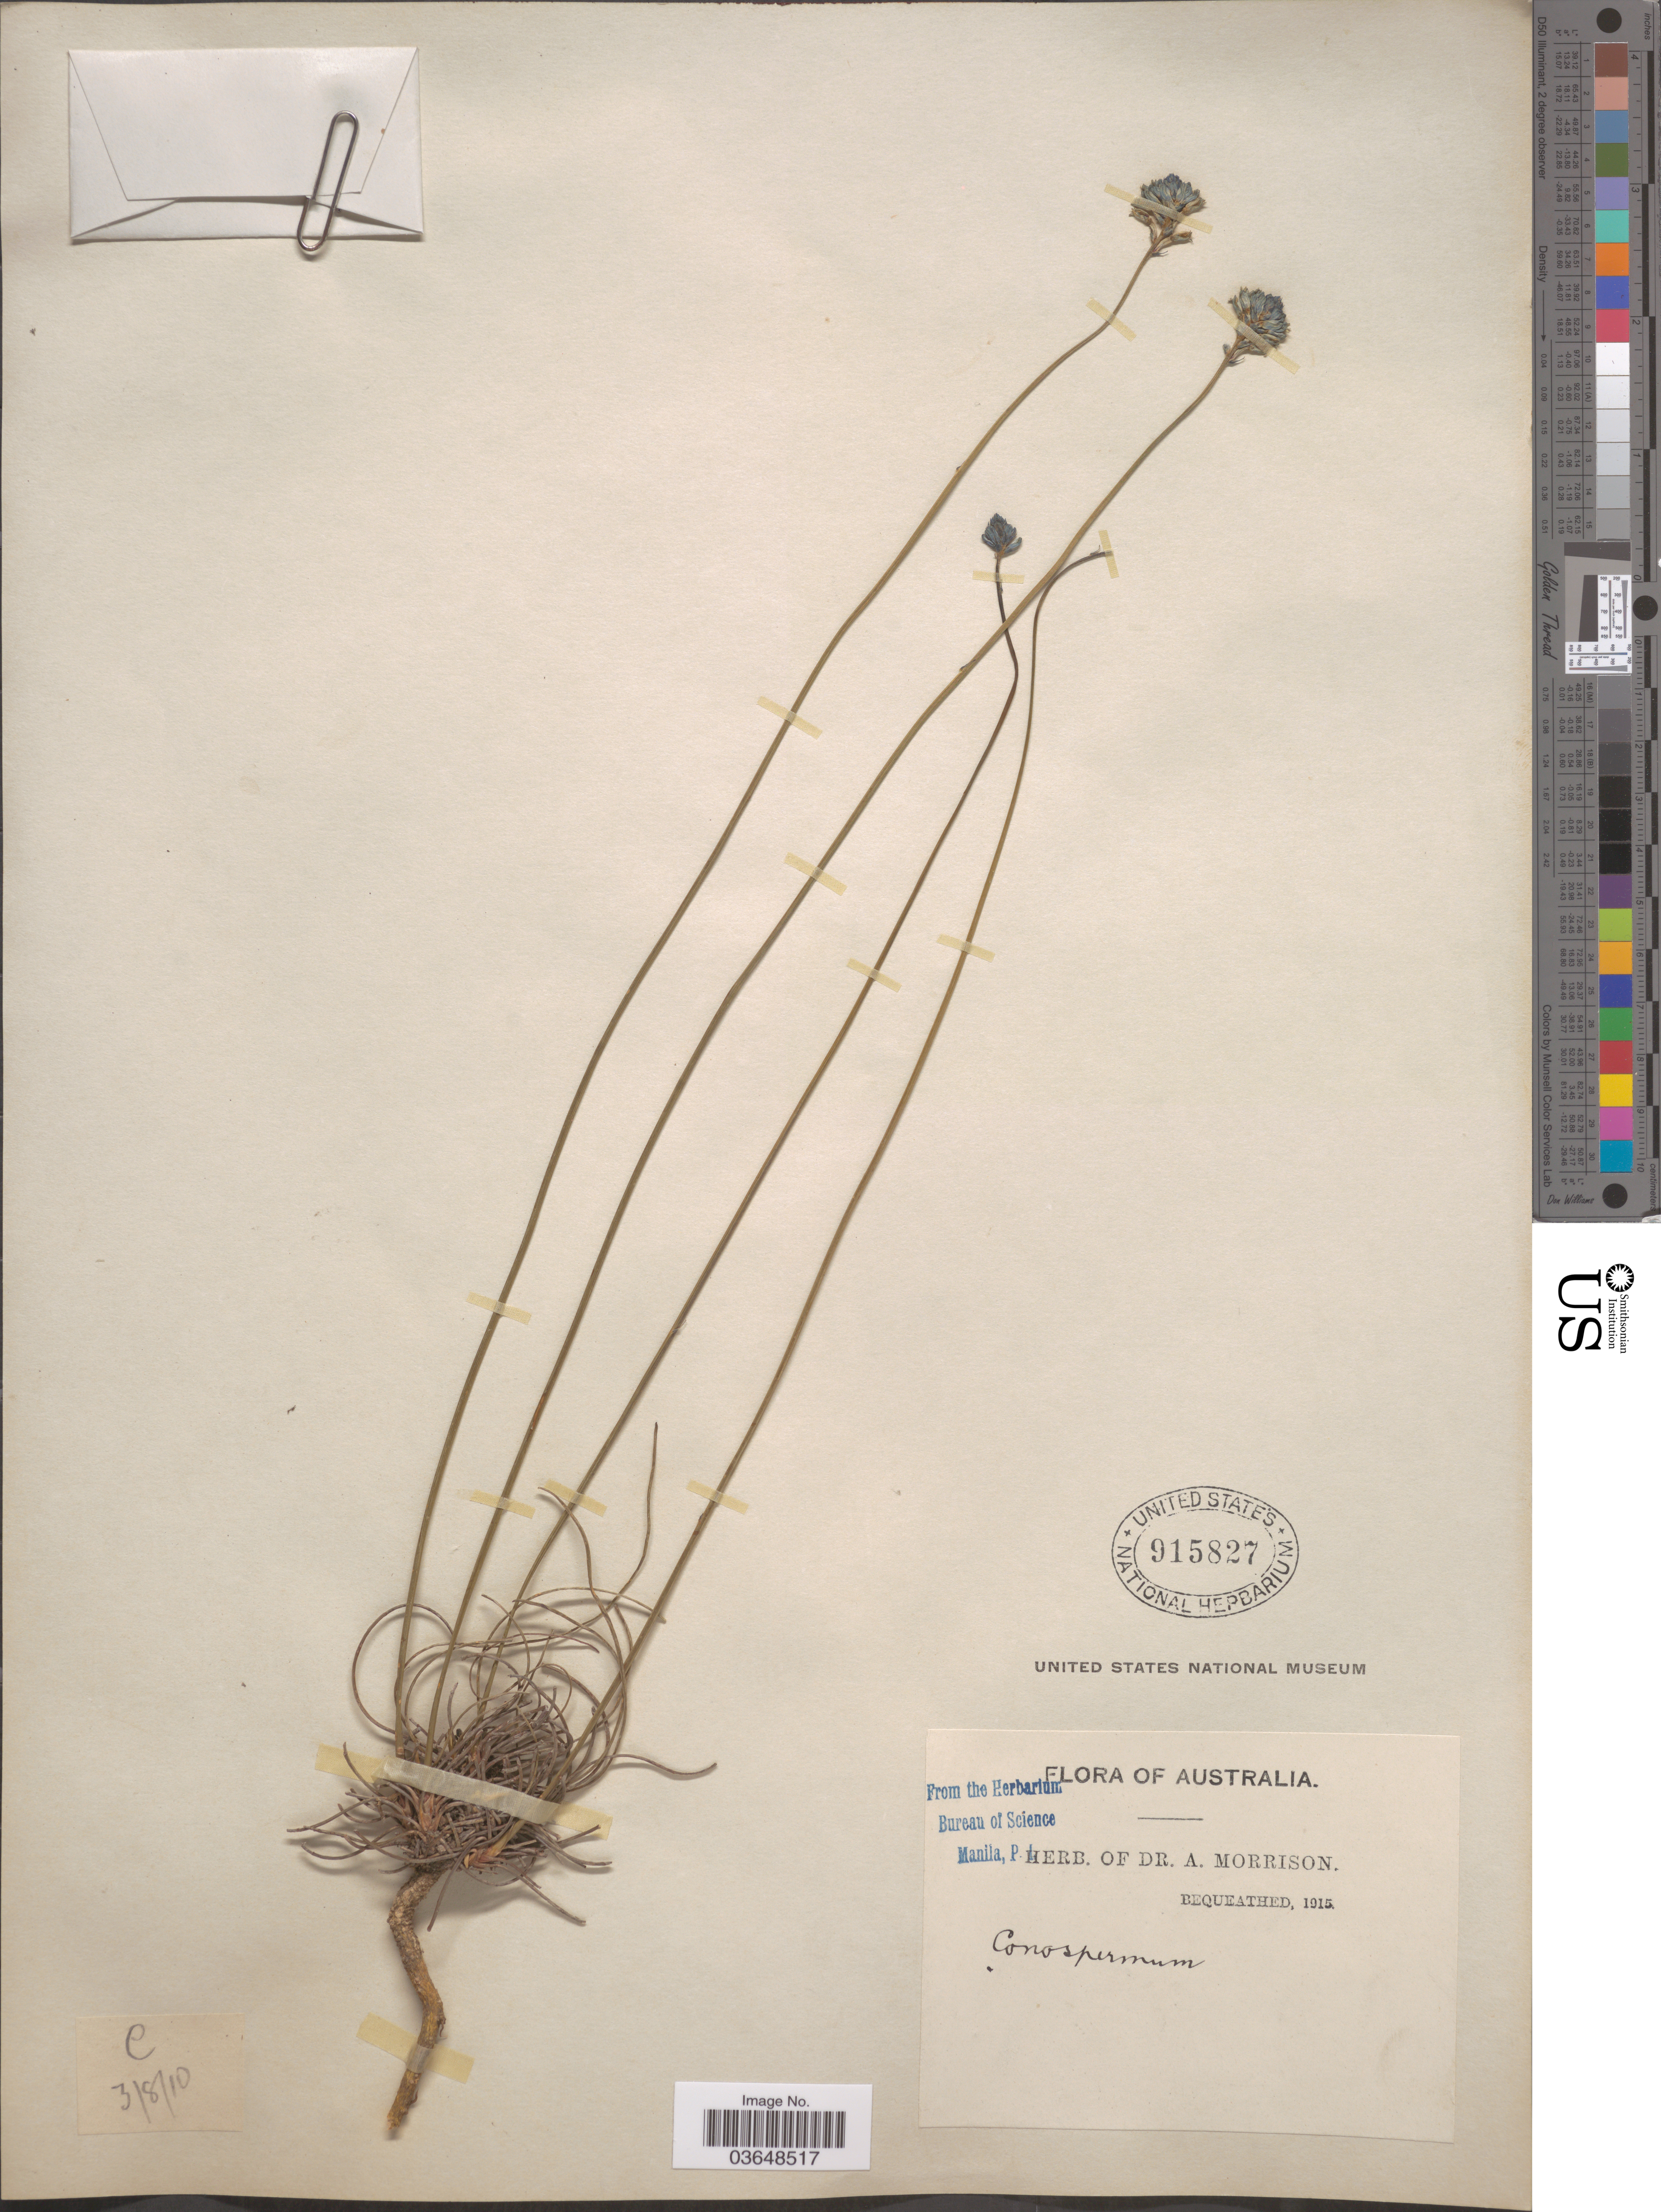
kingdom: Plantae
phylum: Tracheophyta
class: Magnoliopsida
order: Proteales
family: Proteaceae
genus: Conospermum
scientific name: Conospermum sp.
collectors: ex herb. Dr. A. Morrison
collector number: C?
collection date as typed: Transcribed d/m/y: 3/8/10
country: Australia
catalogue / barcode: US 915827